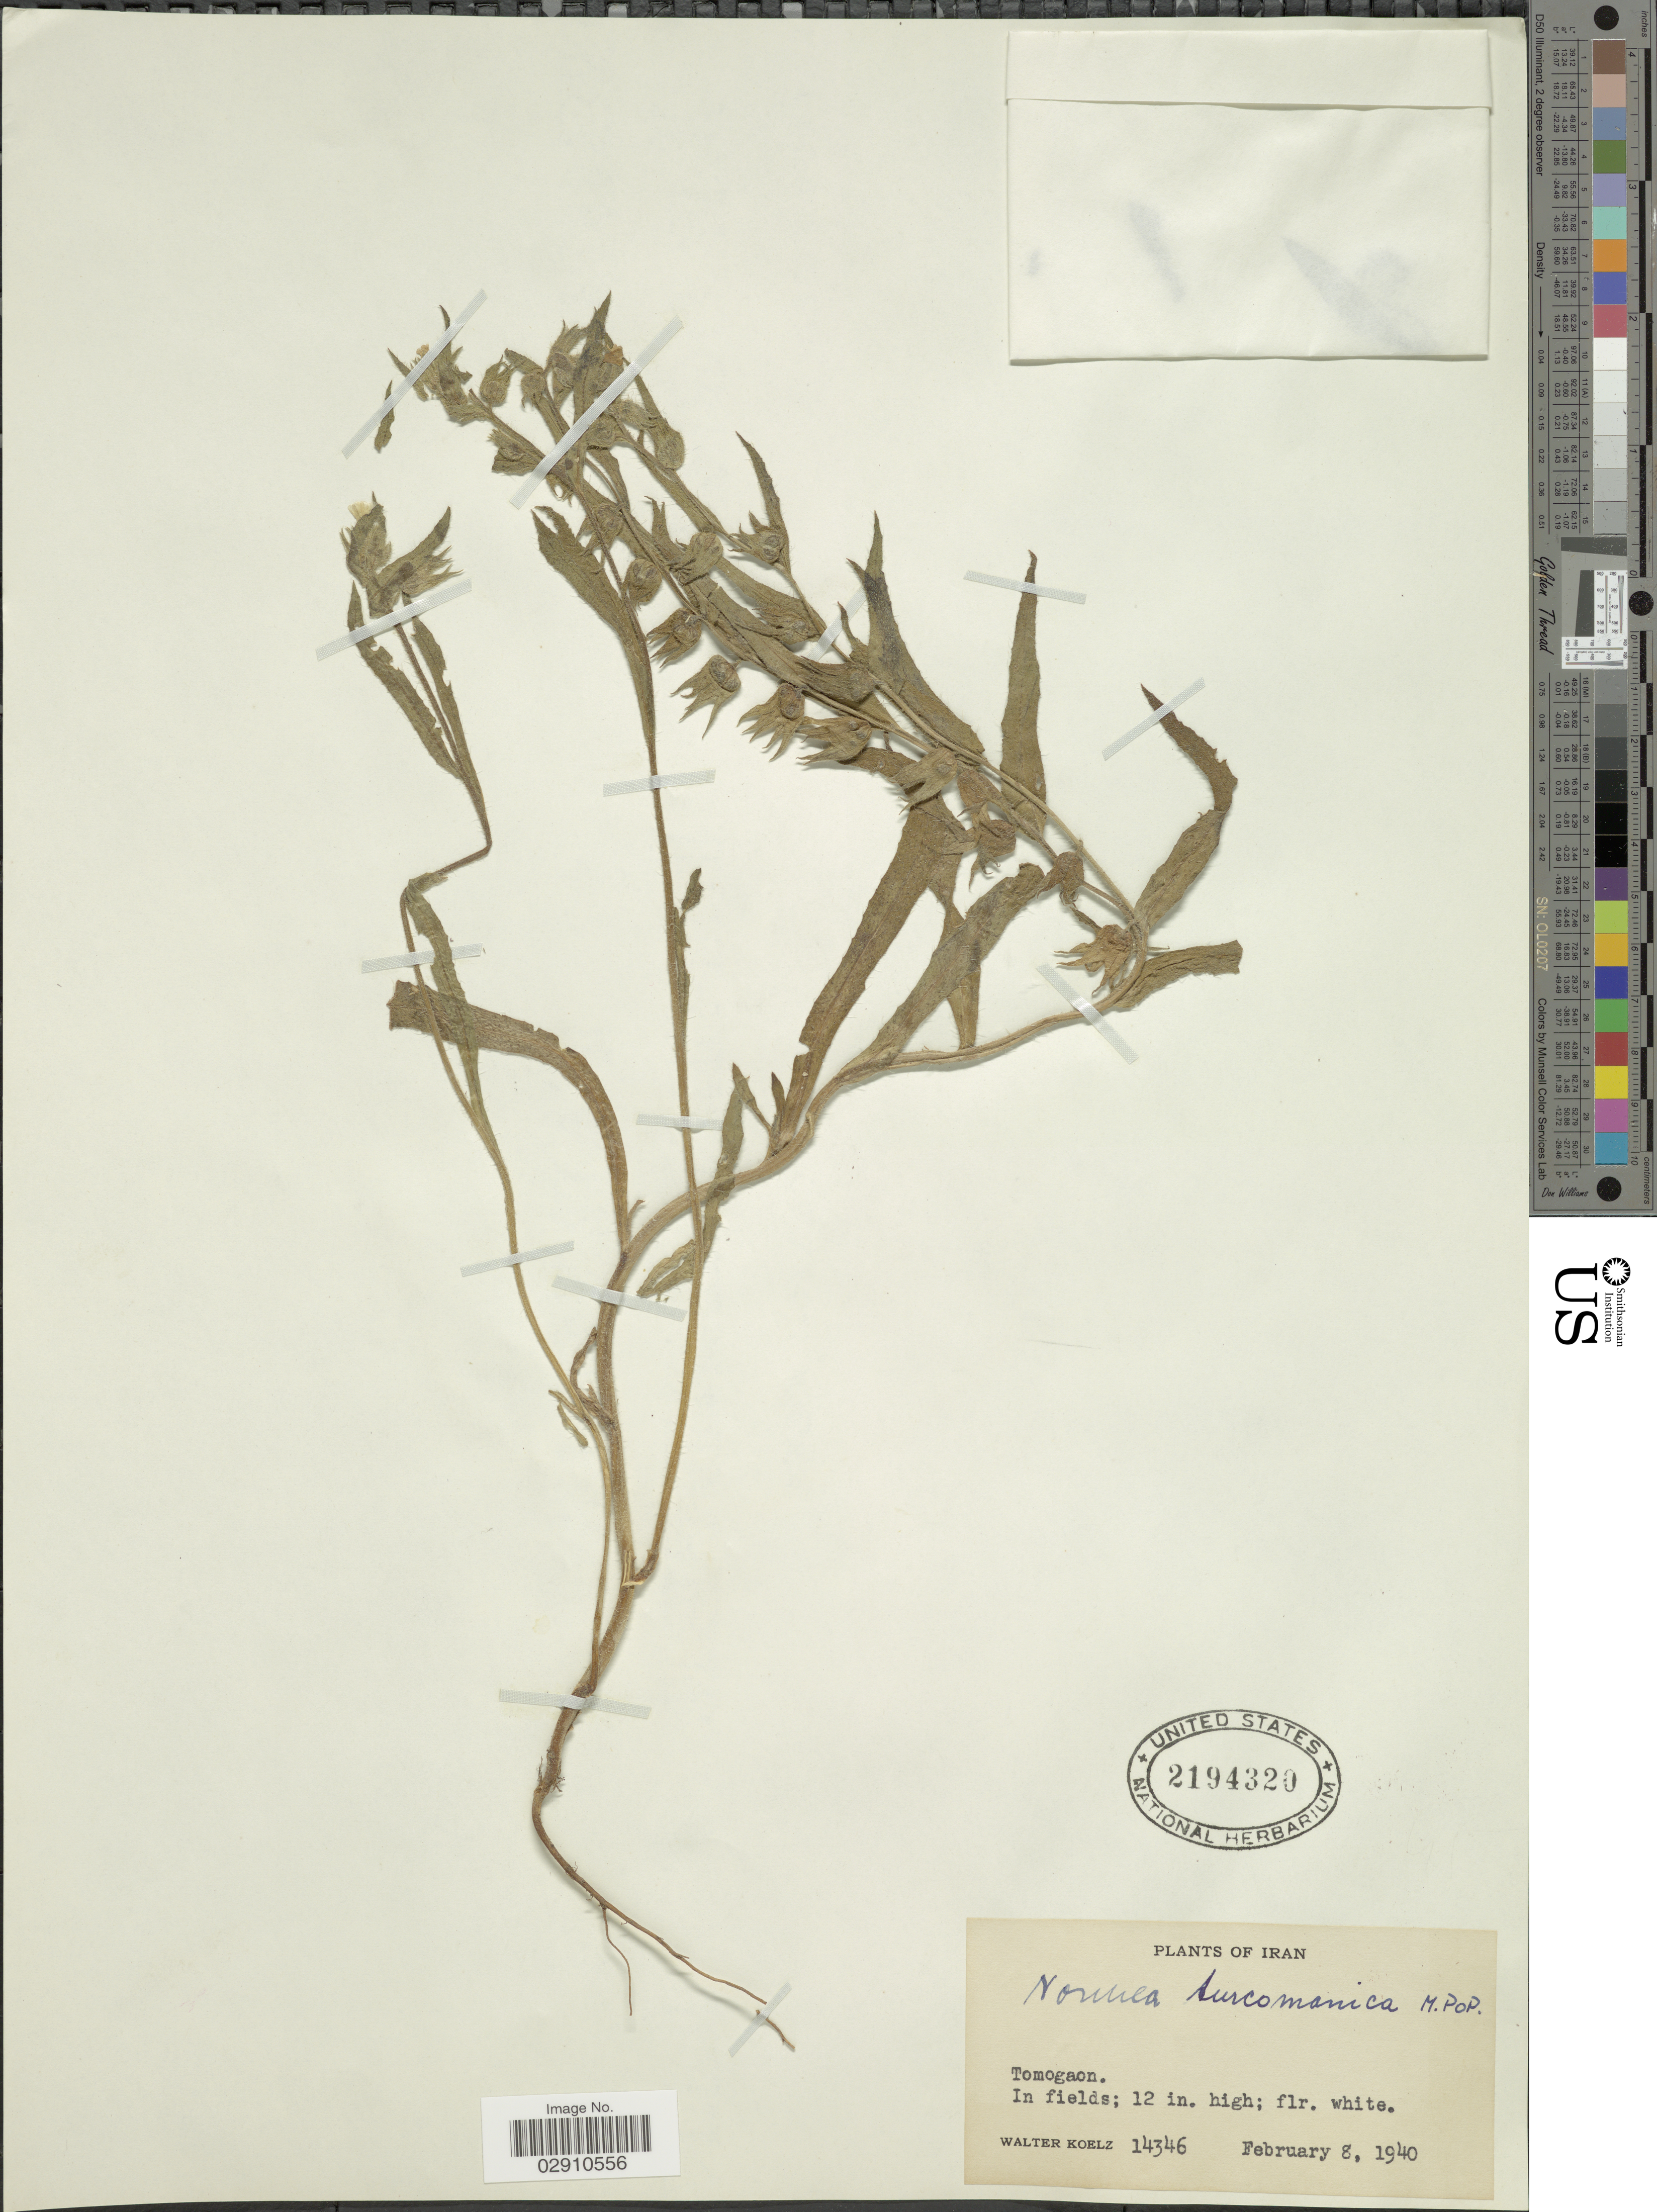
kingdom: Plantae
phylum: Tracheophyta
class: Magnoliopsida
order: Boraginales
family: Boraginaceae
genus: Nonea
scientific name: Nonea turcomanica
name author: Popov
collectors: W. N. Koelz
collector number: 14346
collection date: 1940-02-08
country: Iran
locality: Tomogaon.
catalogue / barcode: US 2194320